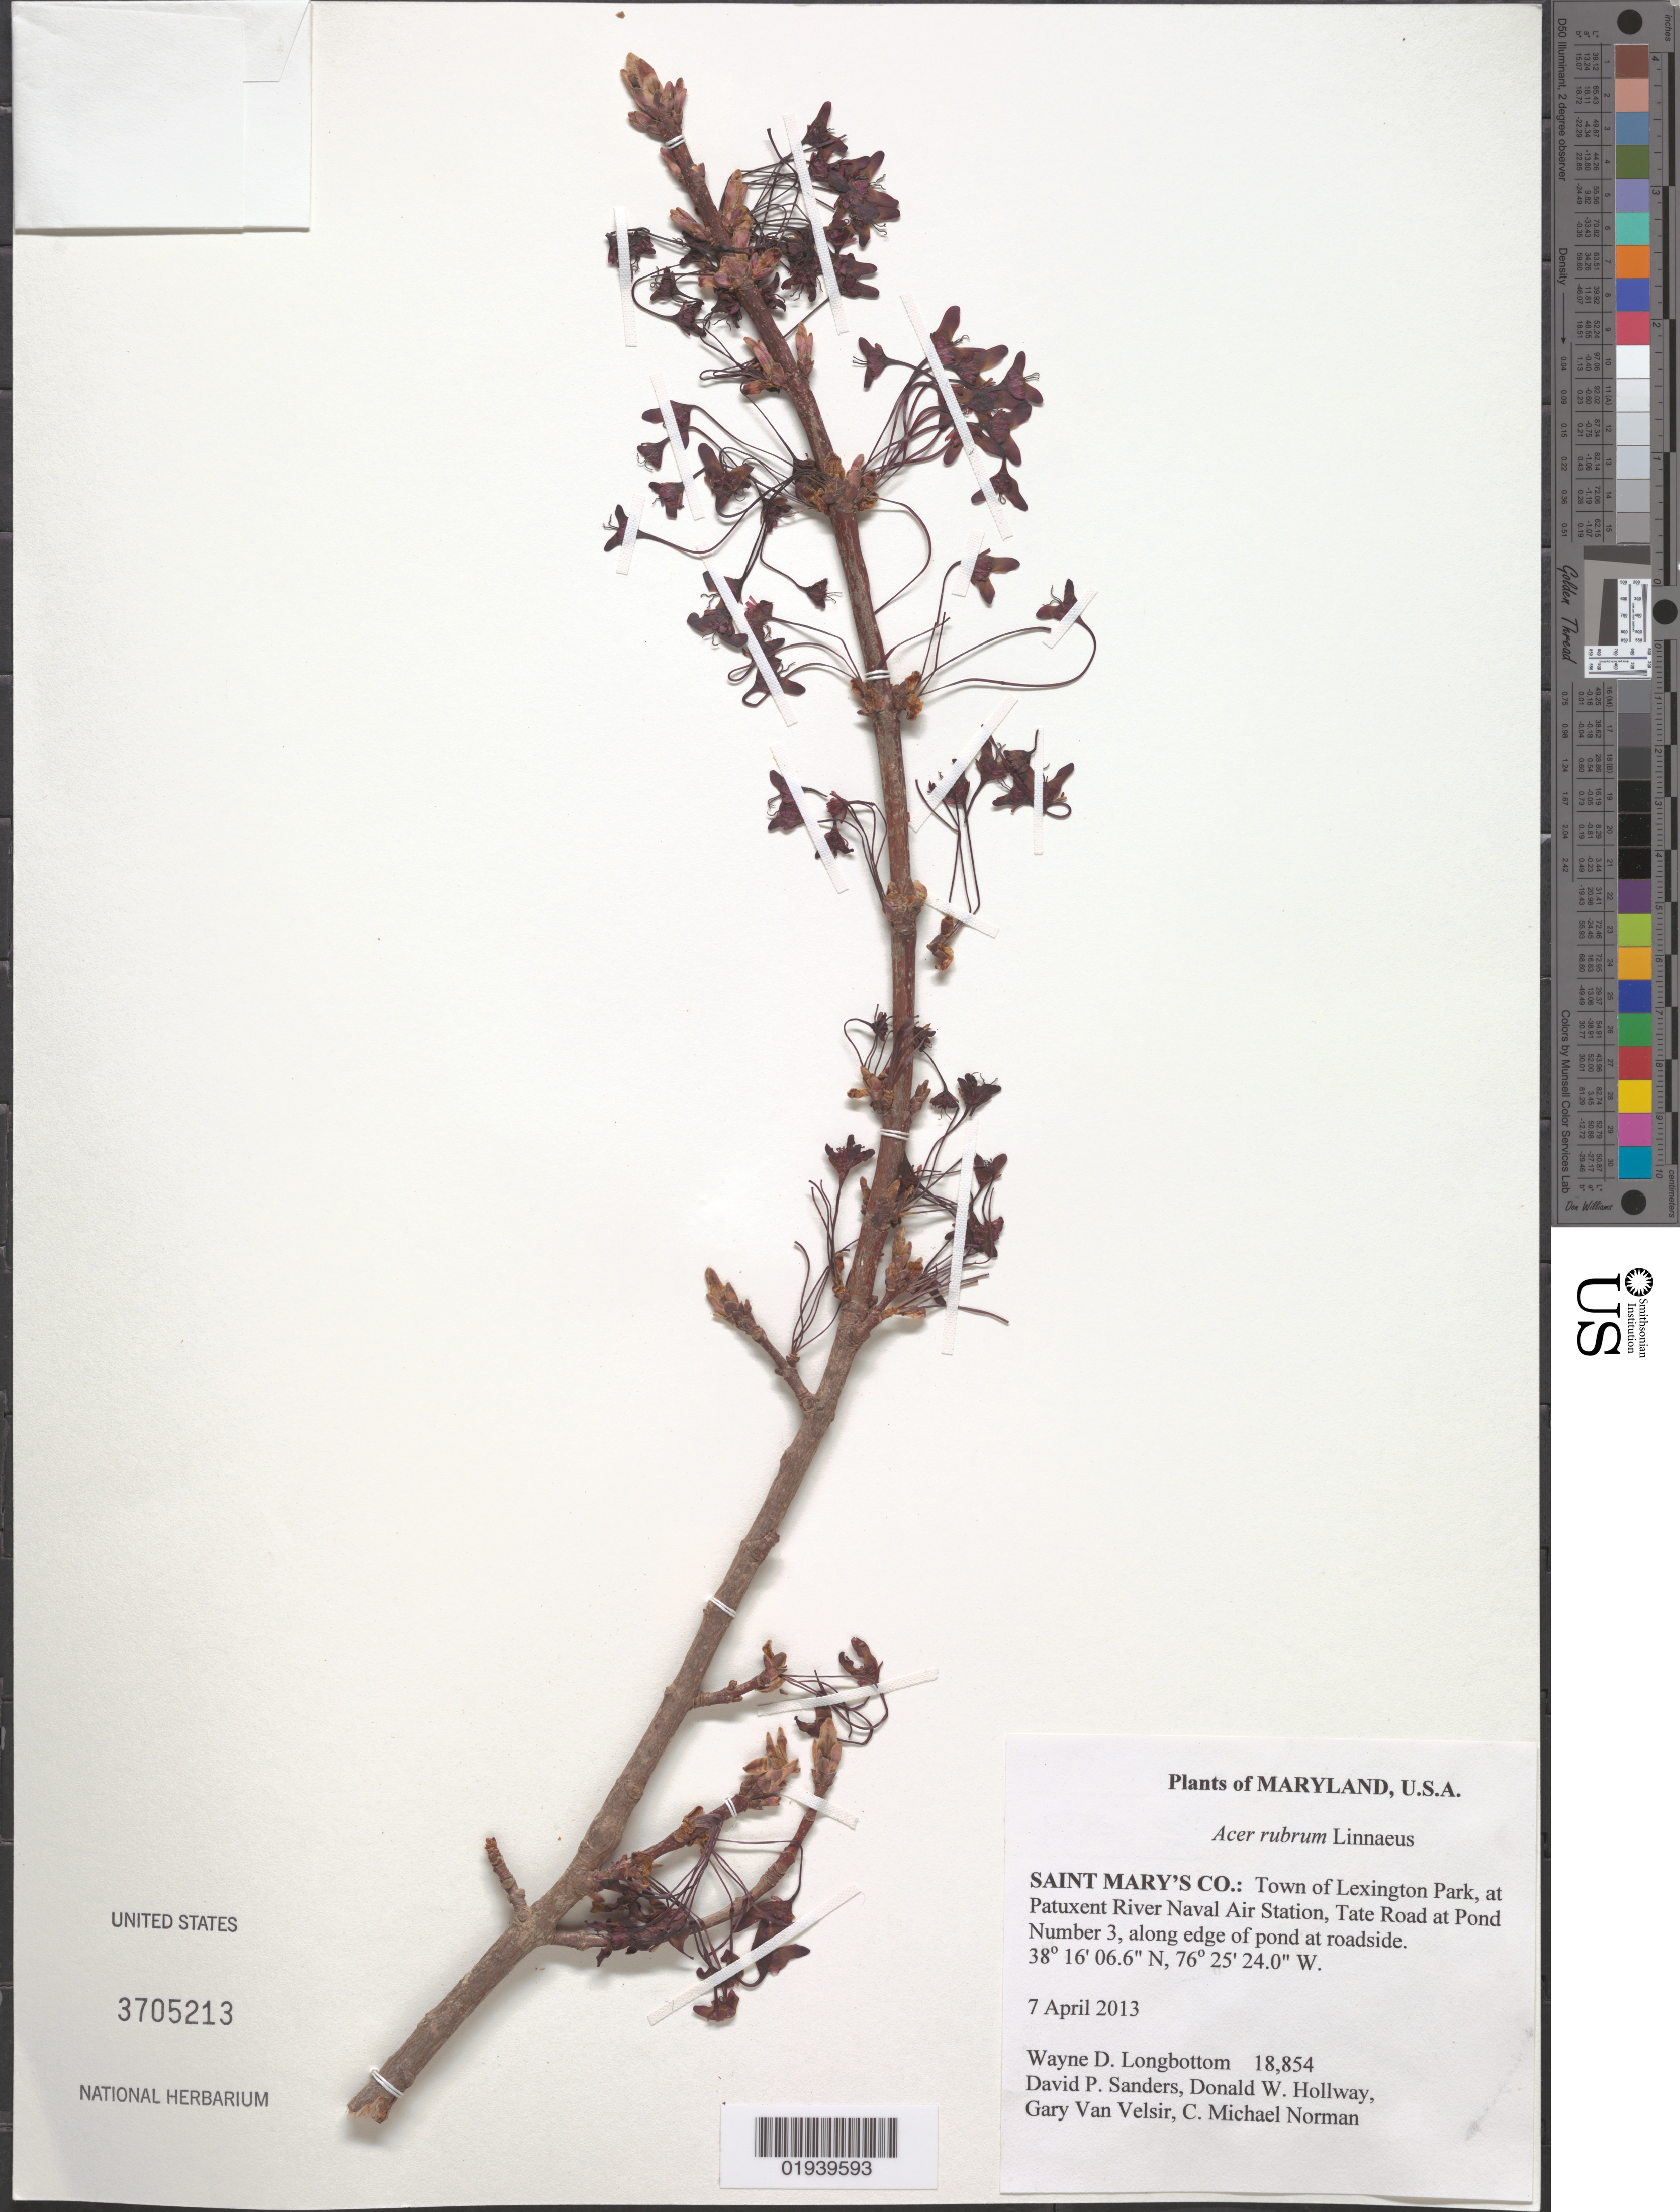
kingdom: Plantae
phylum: Tracheophyta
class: Magnoliopsida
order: Sapindales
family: Sapindaceae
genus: Acer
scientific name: Acer rubrum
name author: L.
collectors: W. D. Longbottom, D. Sanders, D. Hollway, G. Van Velsir & C. Norman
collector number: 18,854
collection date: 2013-04-07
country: United States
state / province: Maryland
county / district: St. Mary's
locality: Lexington Park, at Patuxent River Naval Air Station,Tate Point Road at Pon Number 3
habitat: Along edge of pond at roadside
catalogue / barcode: US 3705213